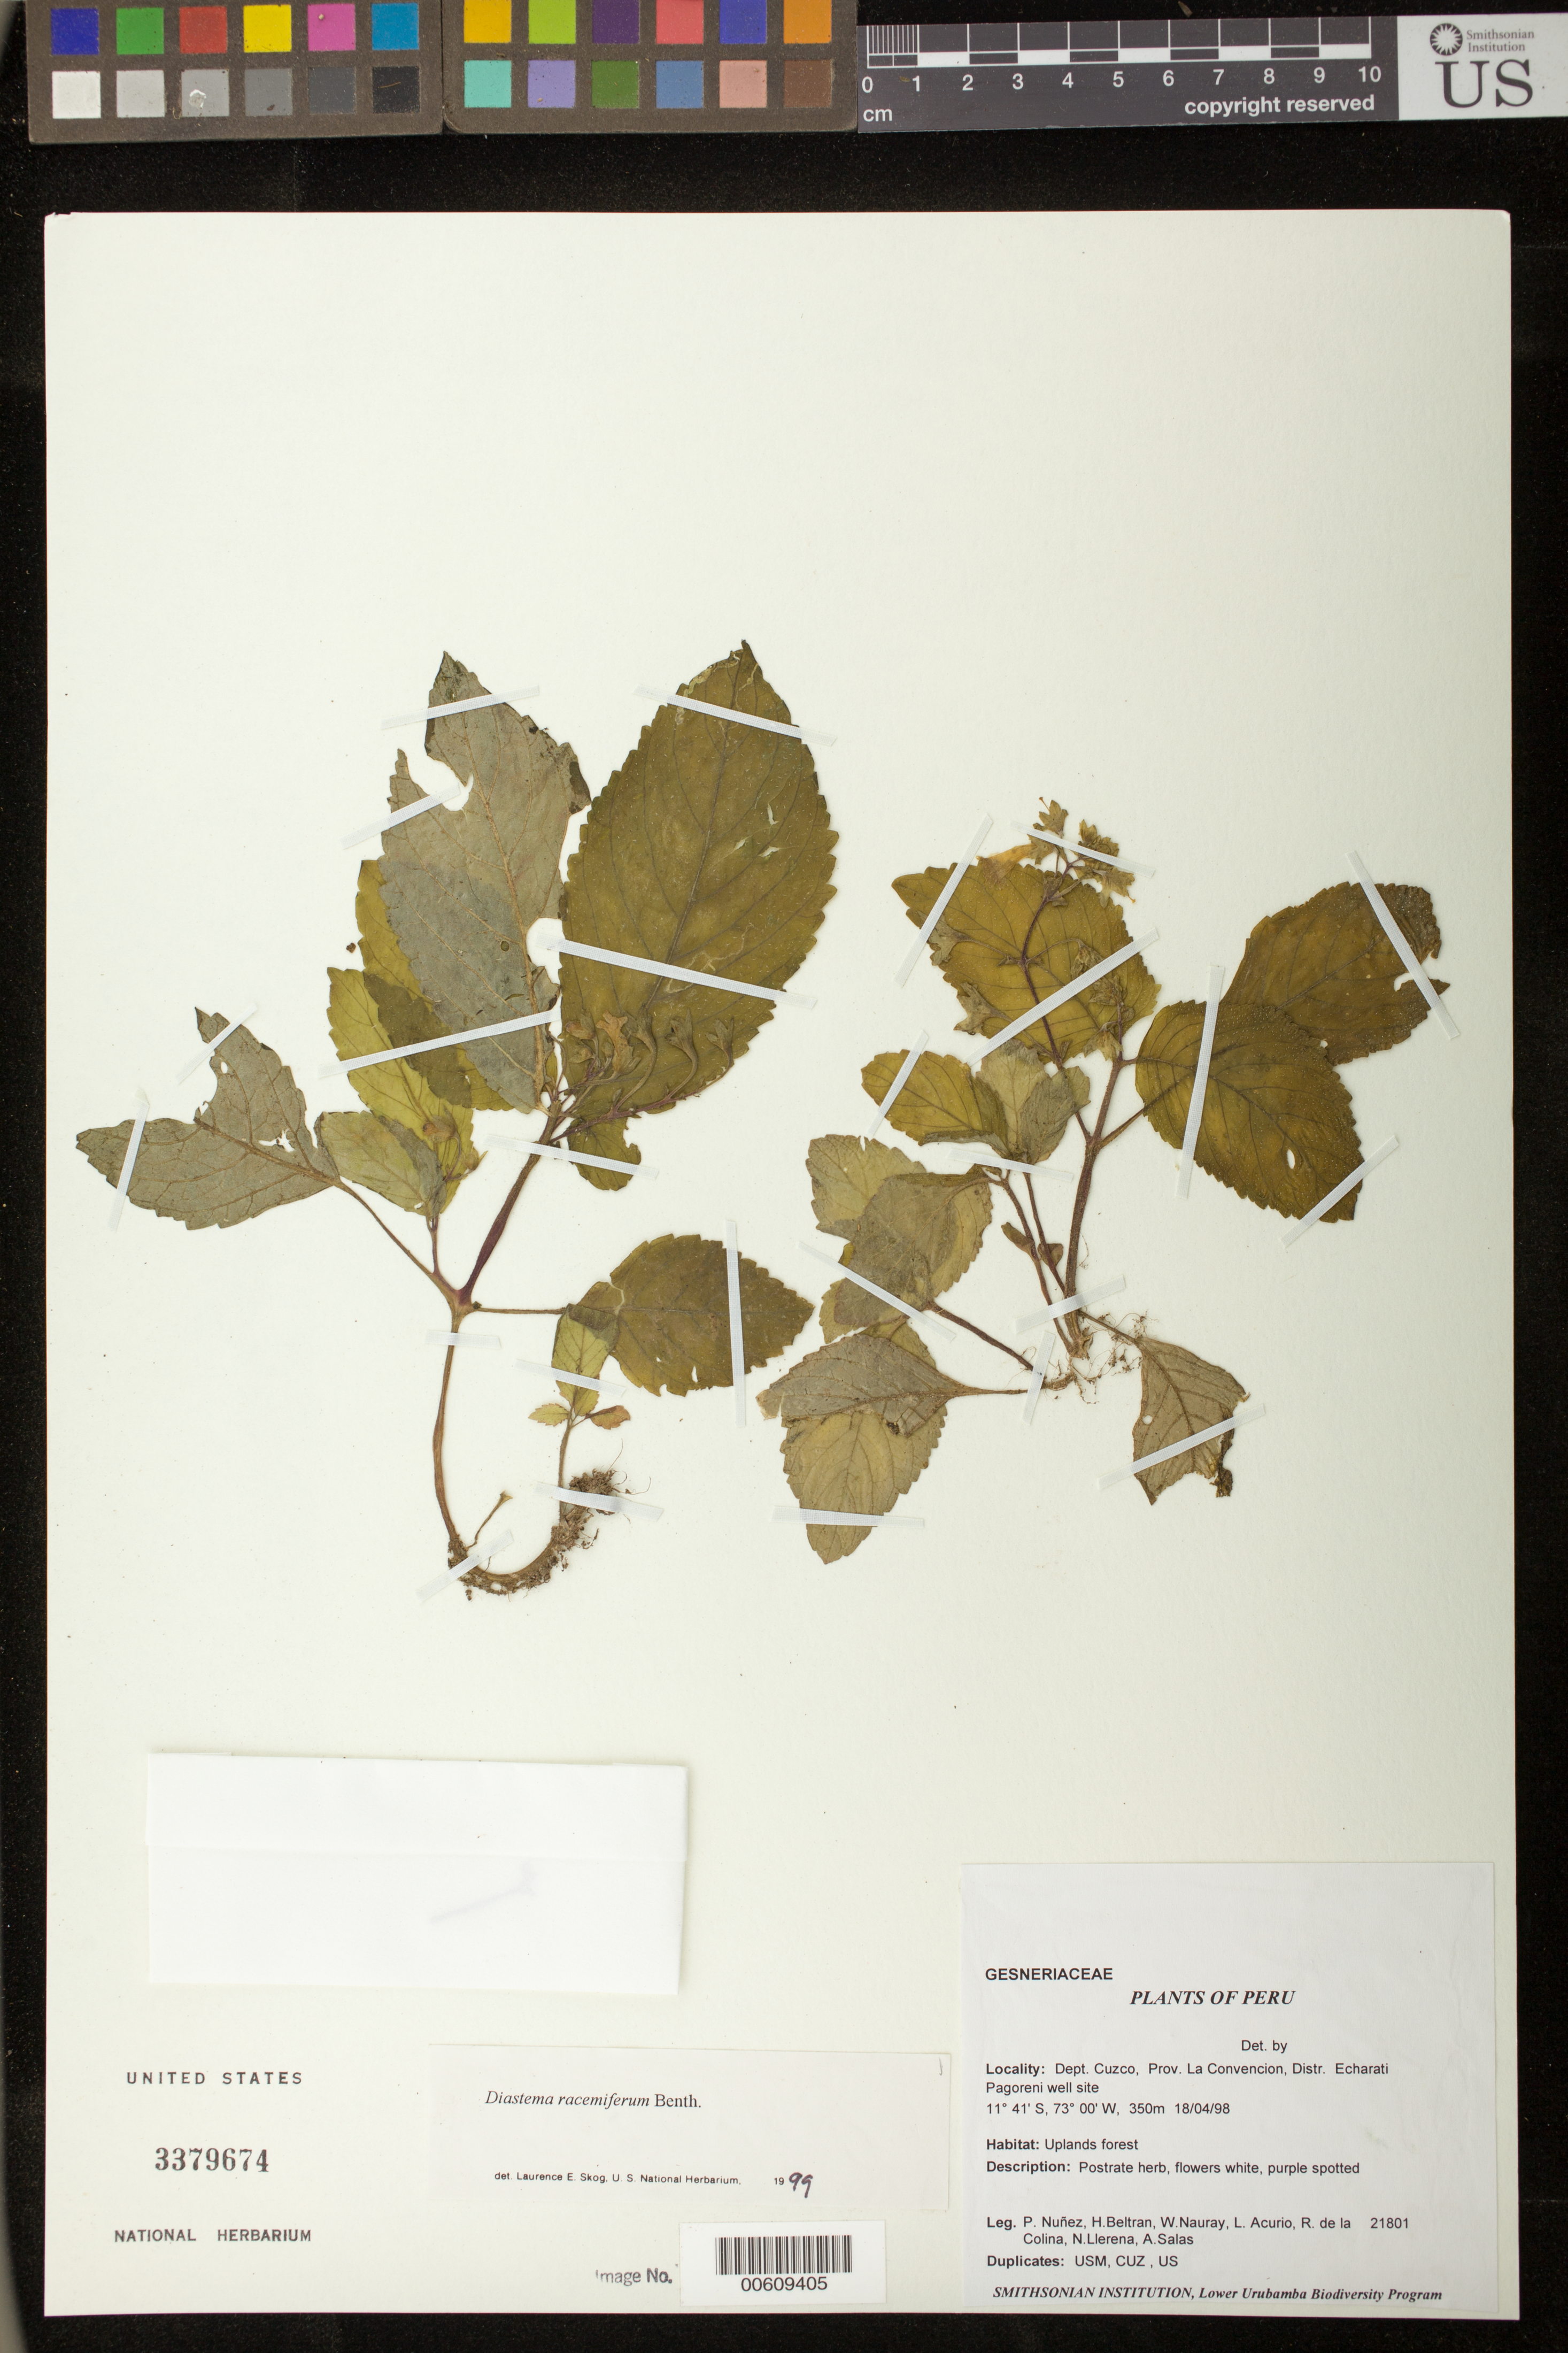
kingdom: Plantae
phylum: Tracheophyta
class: Magnoliopsida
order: Lamiales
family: Gesneriaceae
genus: Diastema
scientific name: Diastema racemiferum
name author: Benth.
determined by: Skog, Laurence E.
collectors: P. Núñez V., H. Beltran, W. Nauray, L. Acurio, R. de La Colina, N. Llerena & A. Salas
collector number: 21801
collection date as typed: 18 Apr 1998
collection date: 1998-04-18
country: Peru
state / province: Cusco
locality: Prov. La Convencion; Dtto. Echarati, Pagoreni well site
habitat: Uplands forest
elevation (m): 350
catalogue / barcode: US 3379674